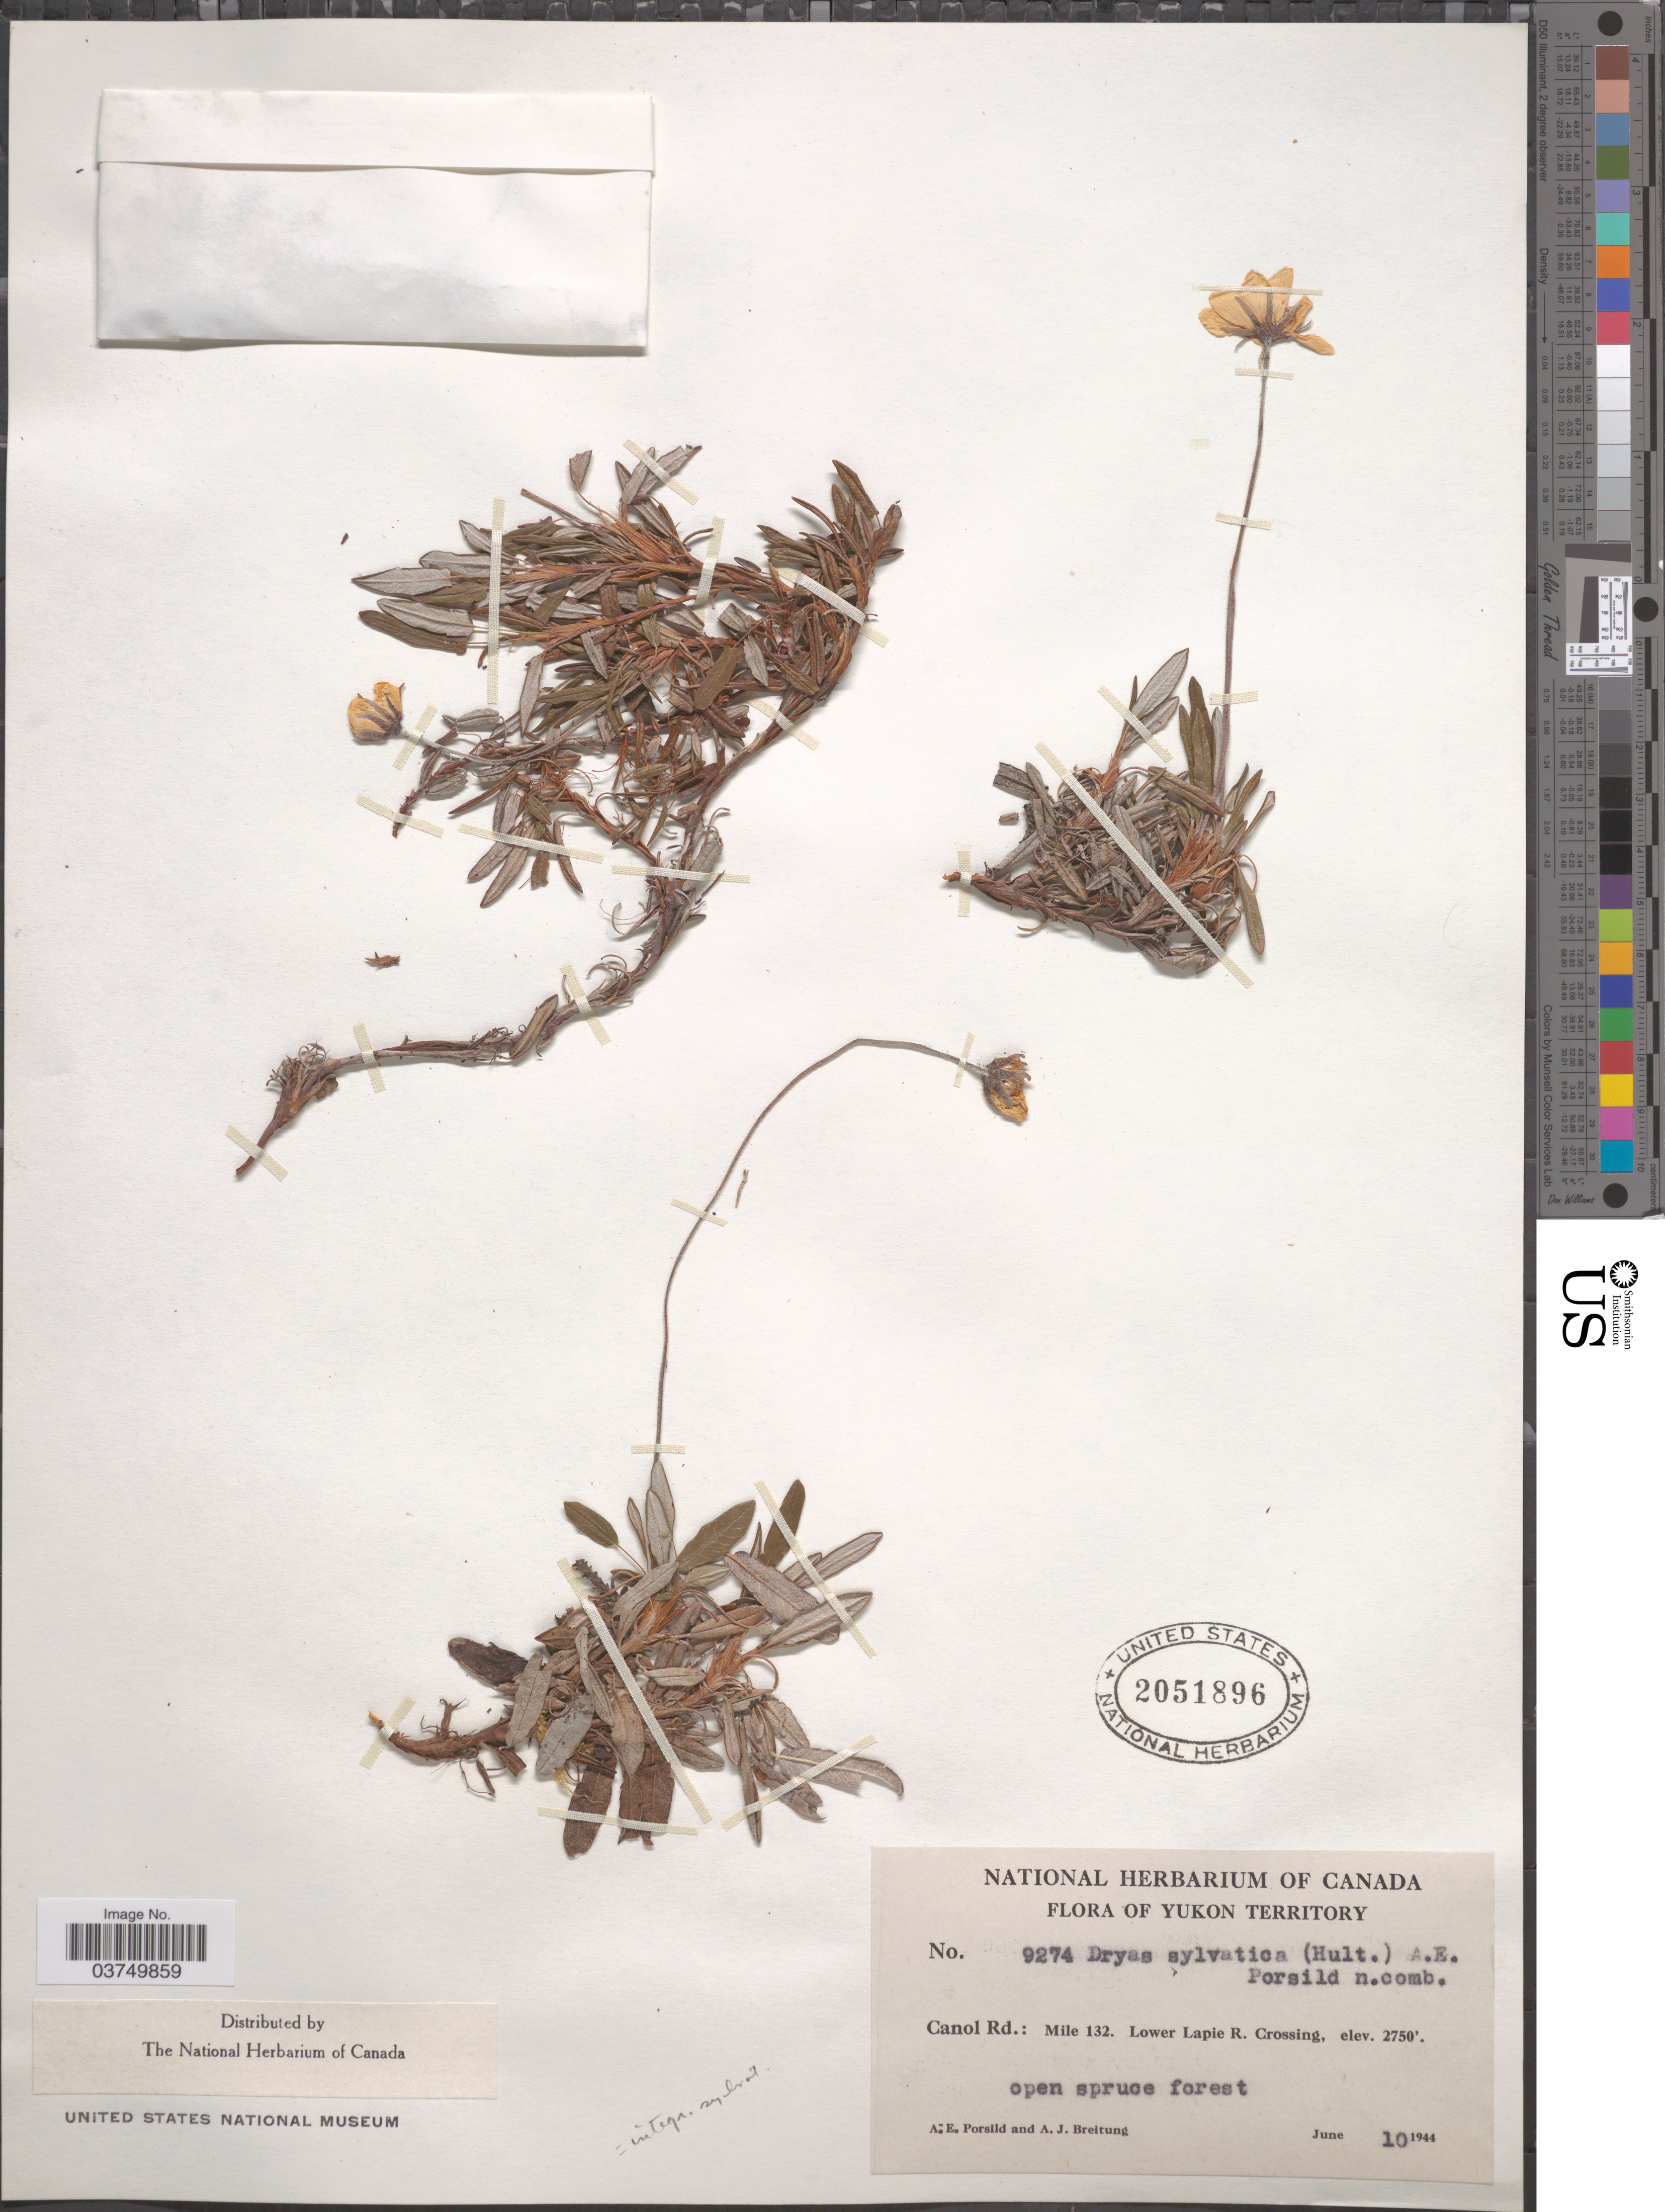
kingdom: Plantae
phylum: Tracheophyta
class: Magnoliopsida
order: Rosales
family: Rosaceae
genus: Dryas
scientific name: Dryas sylvatica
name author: (Hultén) A.E. Porsild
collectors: A. E. Porsild & A. Breitung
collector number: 9274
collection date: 1944-06-10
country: Canada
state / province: Yukon Territory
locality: Canol Rd.: Mile 132. Lower Lapie R. Crossing.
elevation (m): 838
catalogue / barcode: US 2051896